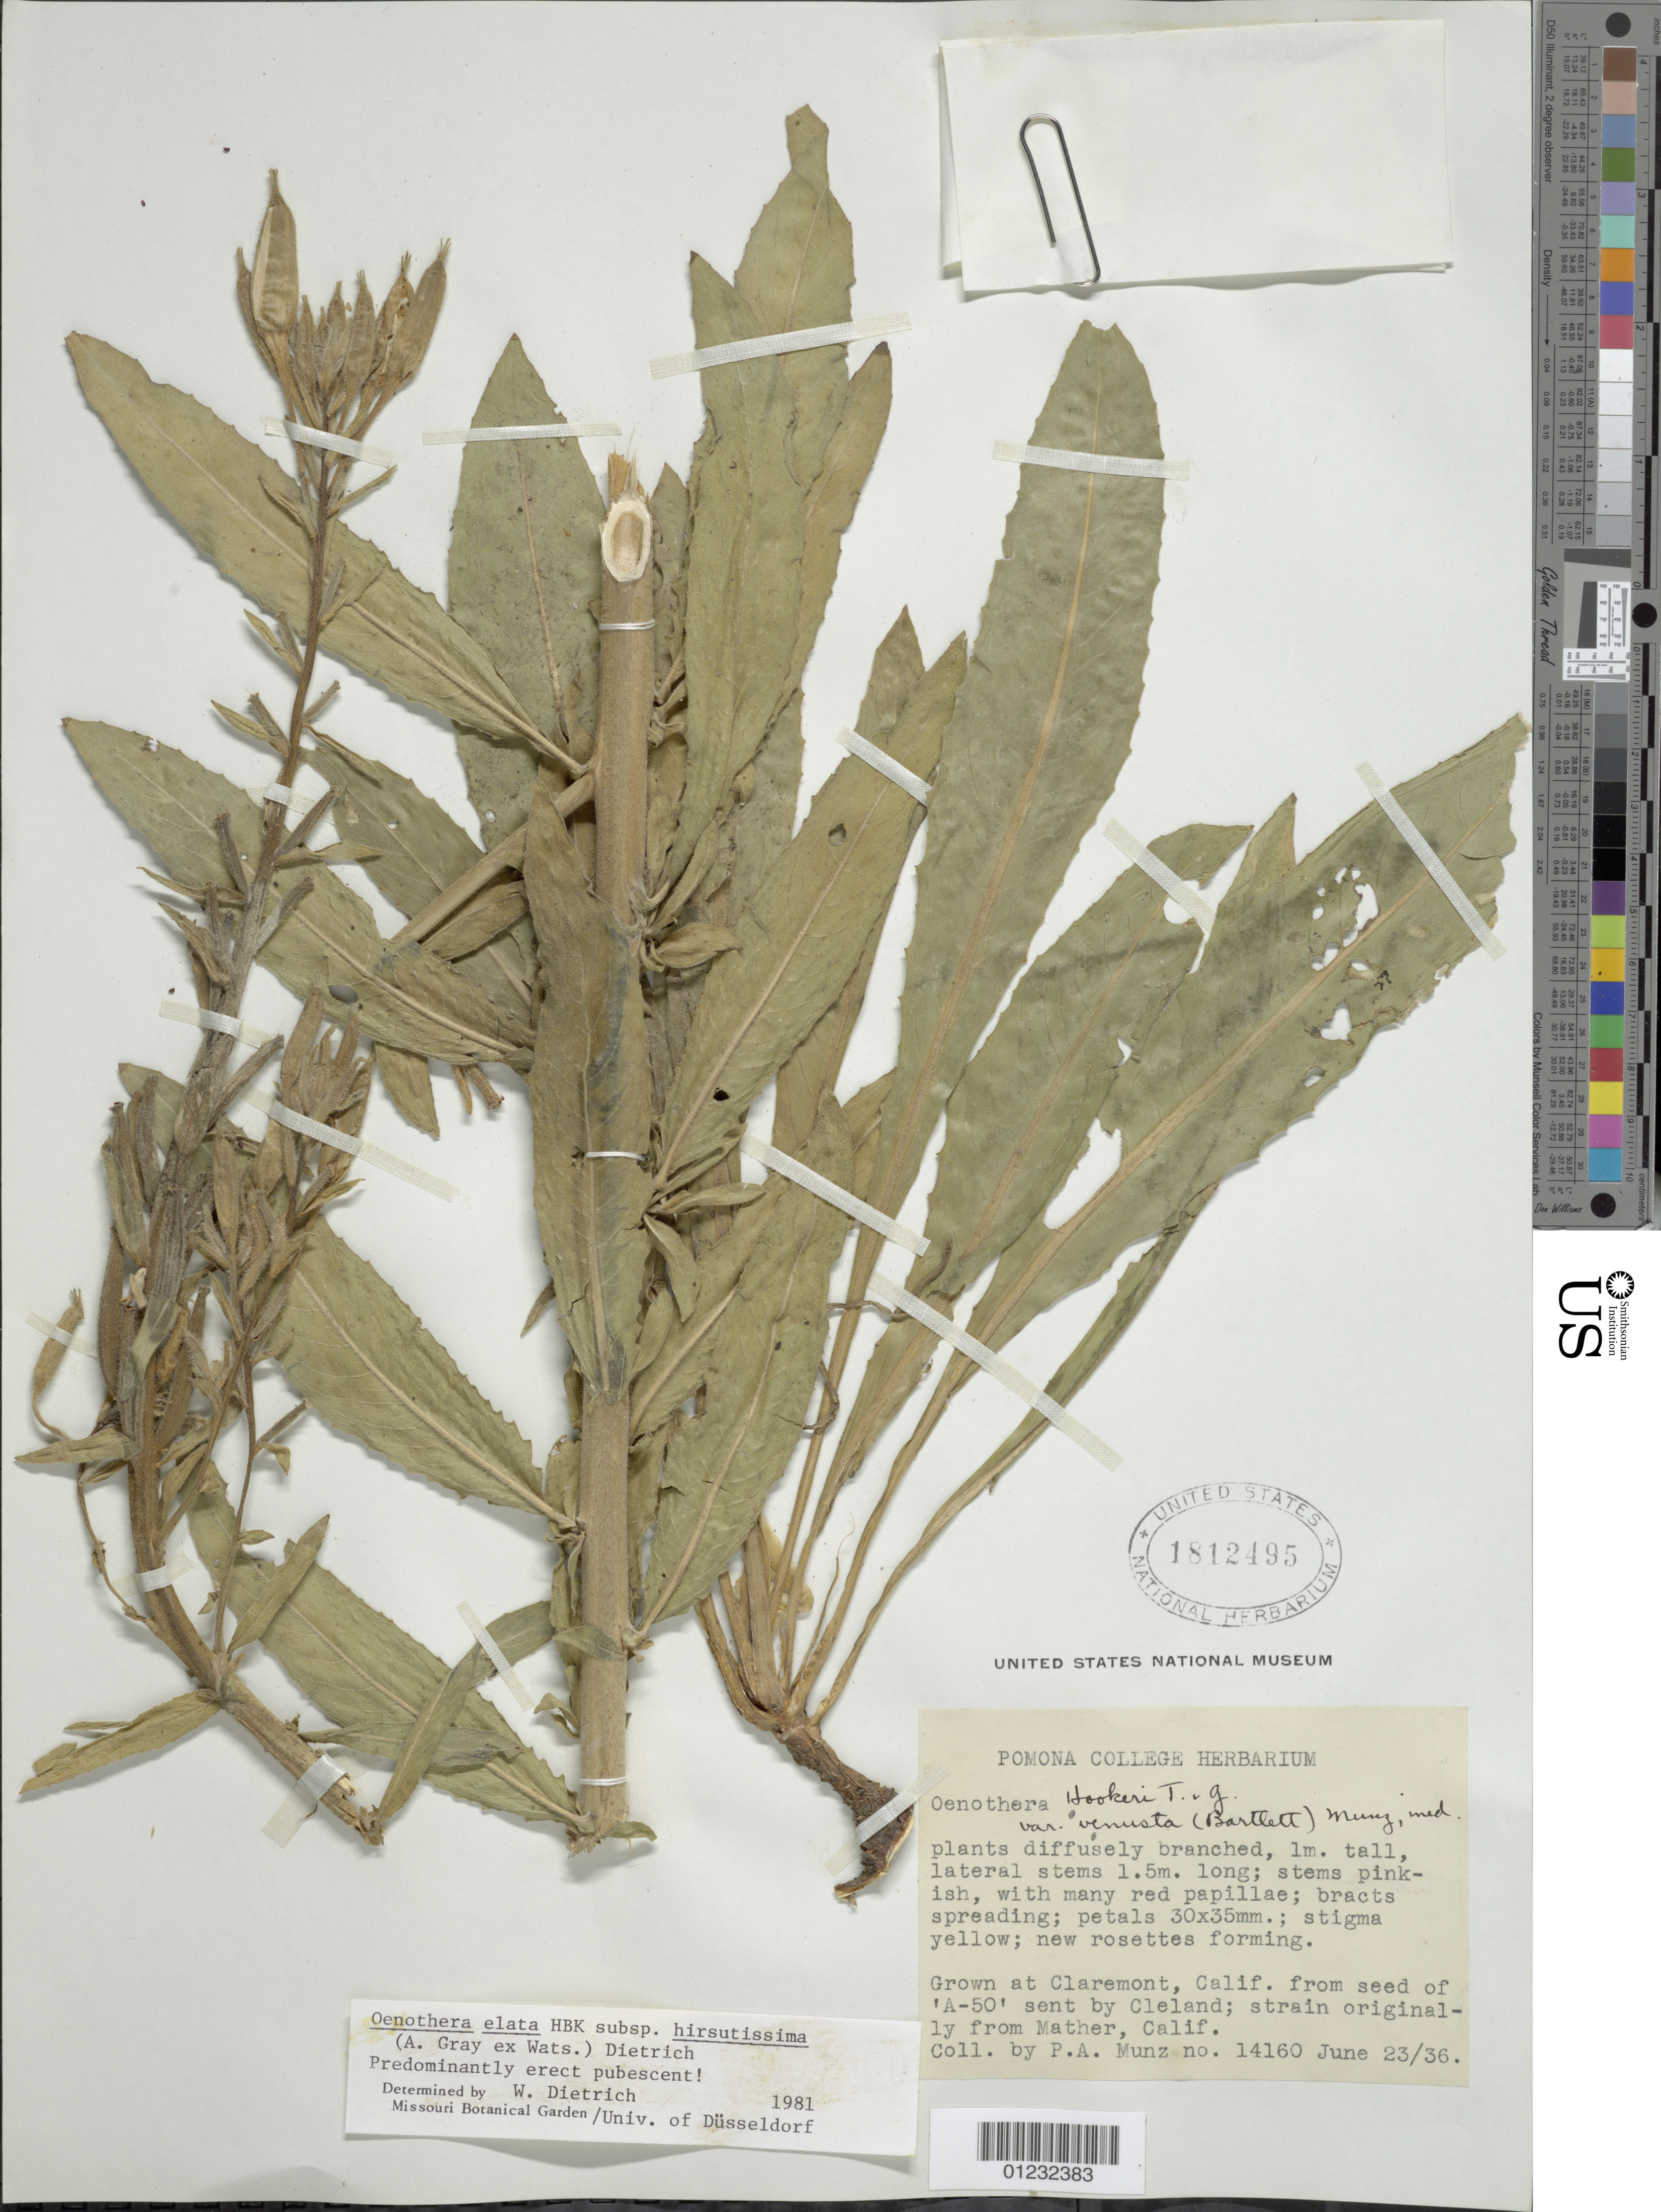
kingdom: Plantae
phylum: Tracheophyta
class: Magnoliopsida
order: Myrtales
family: Onagraceae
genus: Oenothera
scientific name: Oenothera elata subsp. hirsutissima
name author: (A. Gray ex S. Watson) W. Dietr.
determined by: Dietrich, W.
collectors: P. A. Munz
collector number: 14160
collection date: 1936-06-23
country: United States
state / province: California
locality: Claremont, Pomona College Herbarium.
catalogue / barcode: US 1812495